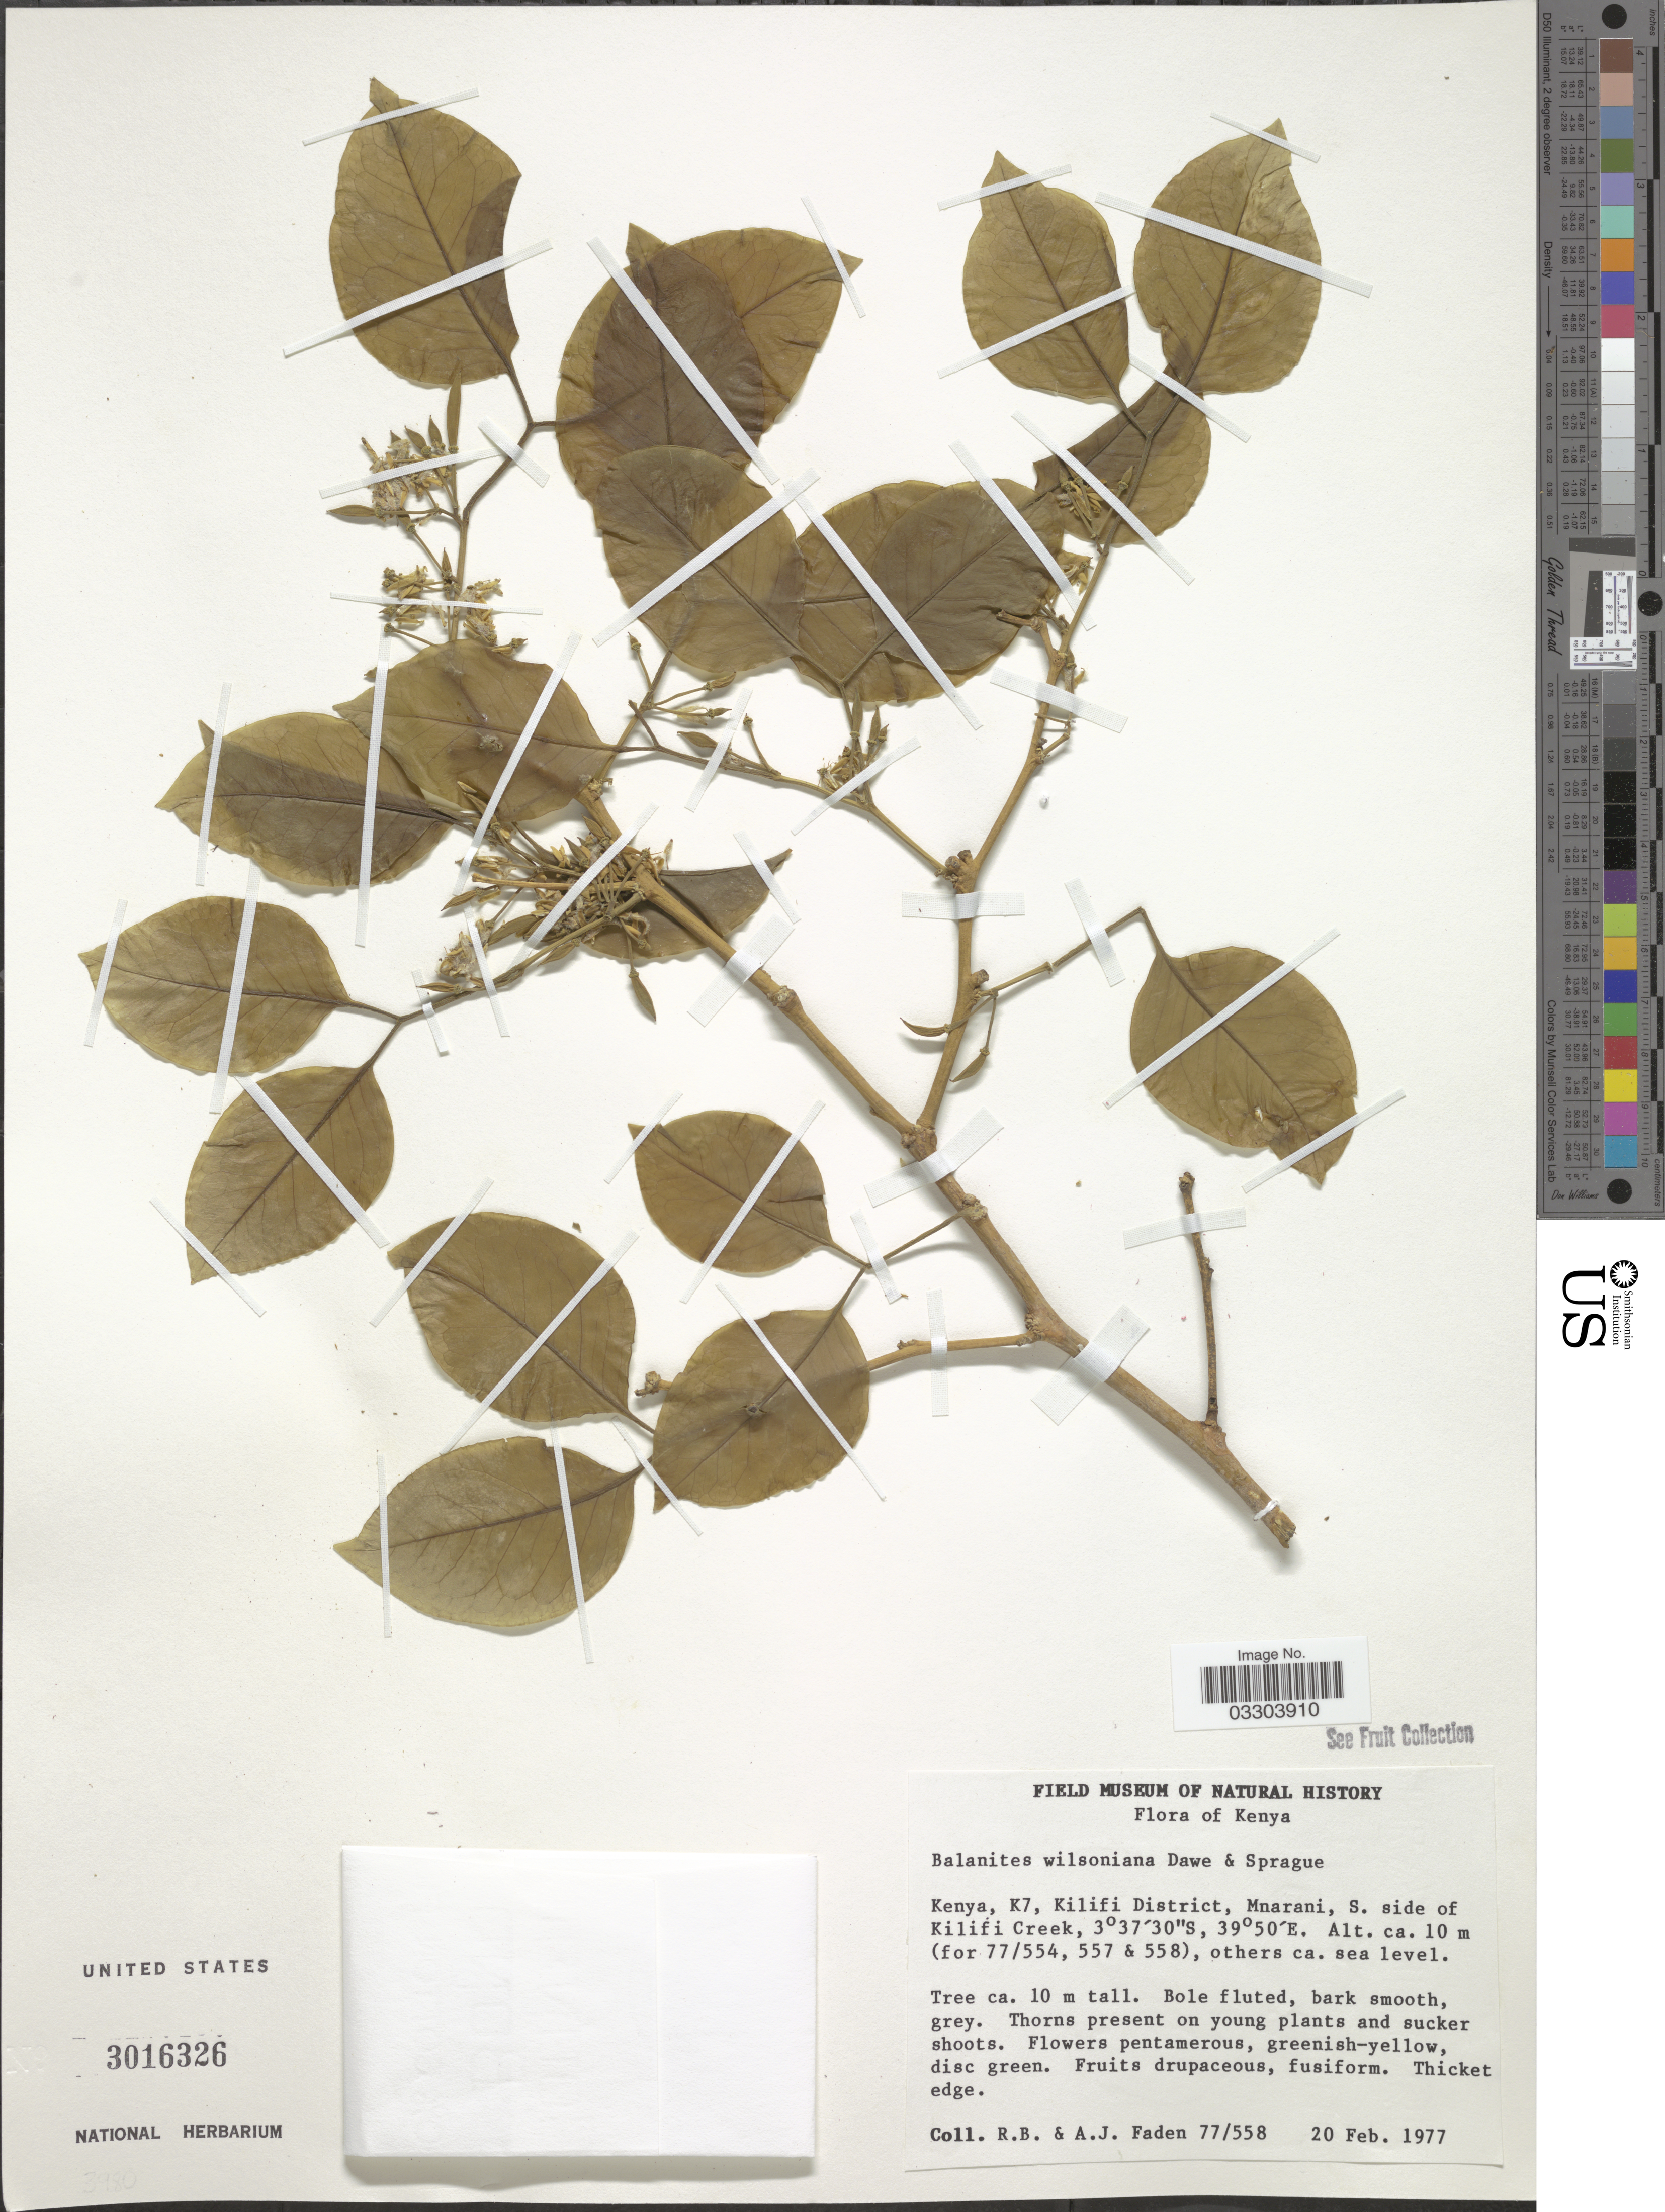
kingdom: Plantae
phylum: Tracheophyta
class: Magnoliopsida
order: Zygophyllales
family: Zygophyllaceae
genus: Balanites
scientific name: Balanites wilsoniana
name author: Dawe & Sprague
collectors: R. B. Faden & A. J. Faden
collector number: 77/558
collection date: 1977-02-20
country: Kenya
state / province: Kilifi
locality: K7, Kilifi District, Mnarani, S. side of Kilifi Creek.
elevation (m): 10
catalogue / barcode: US 3016326